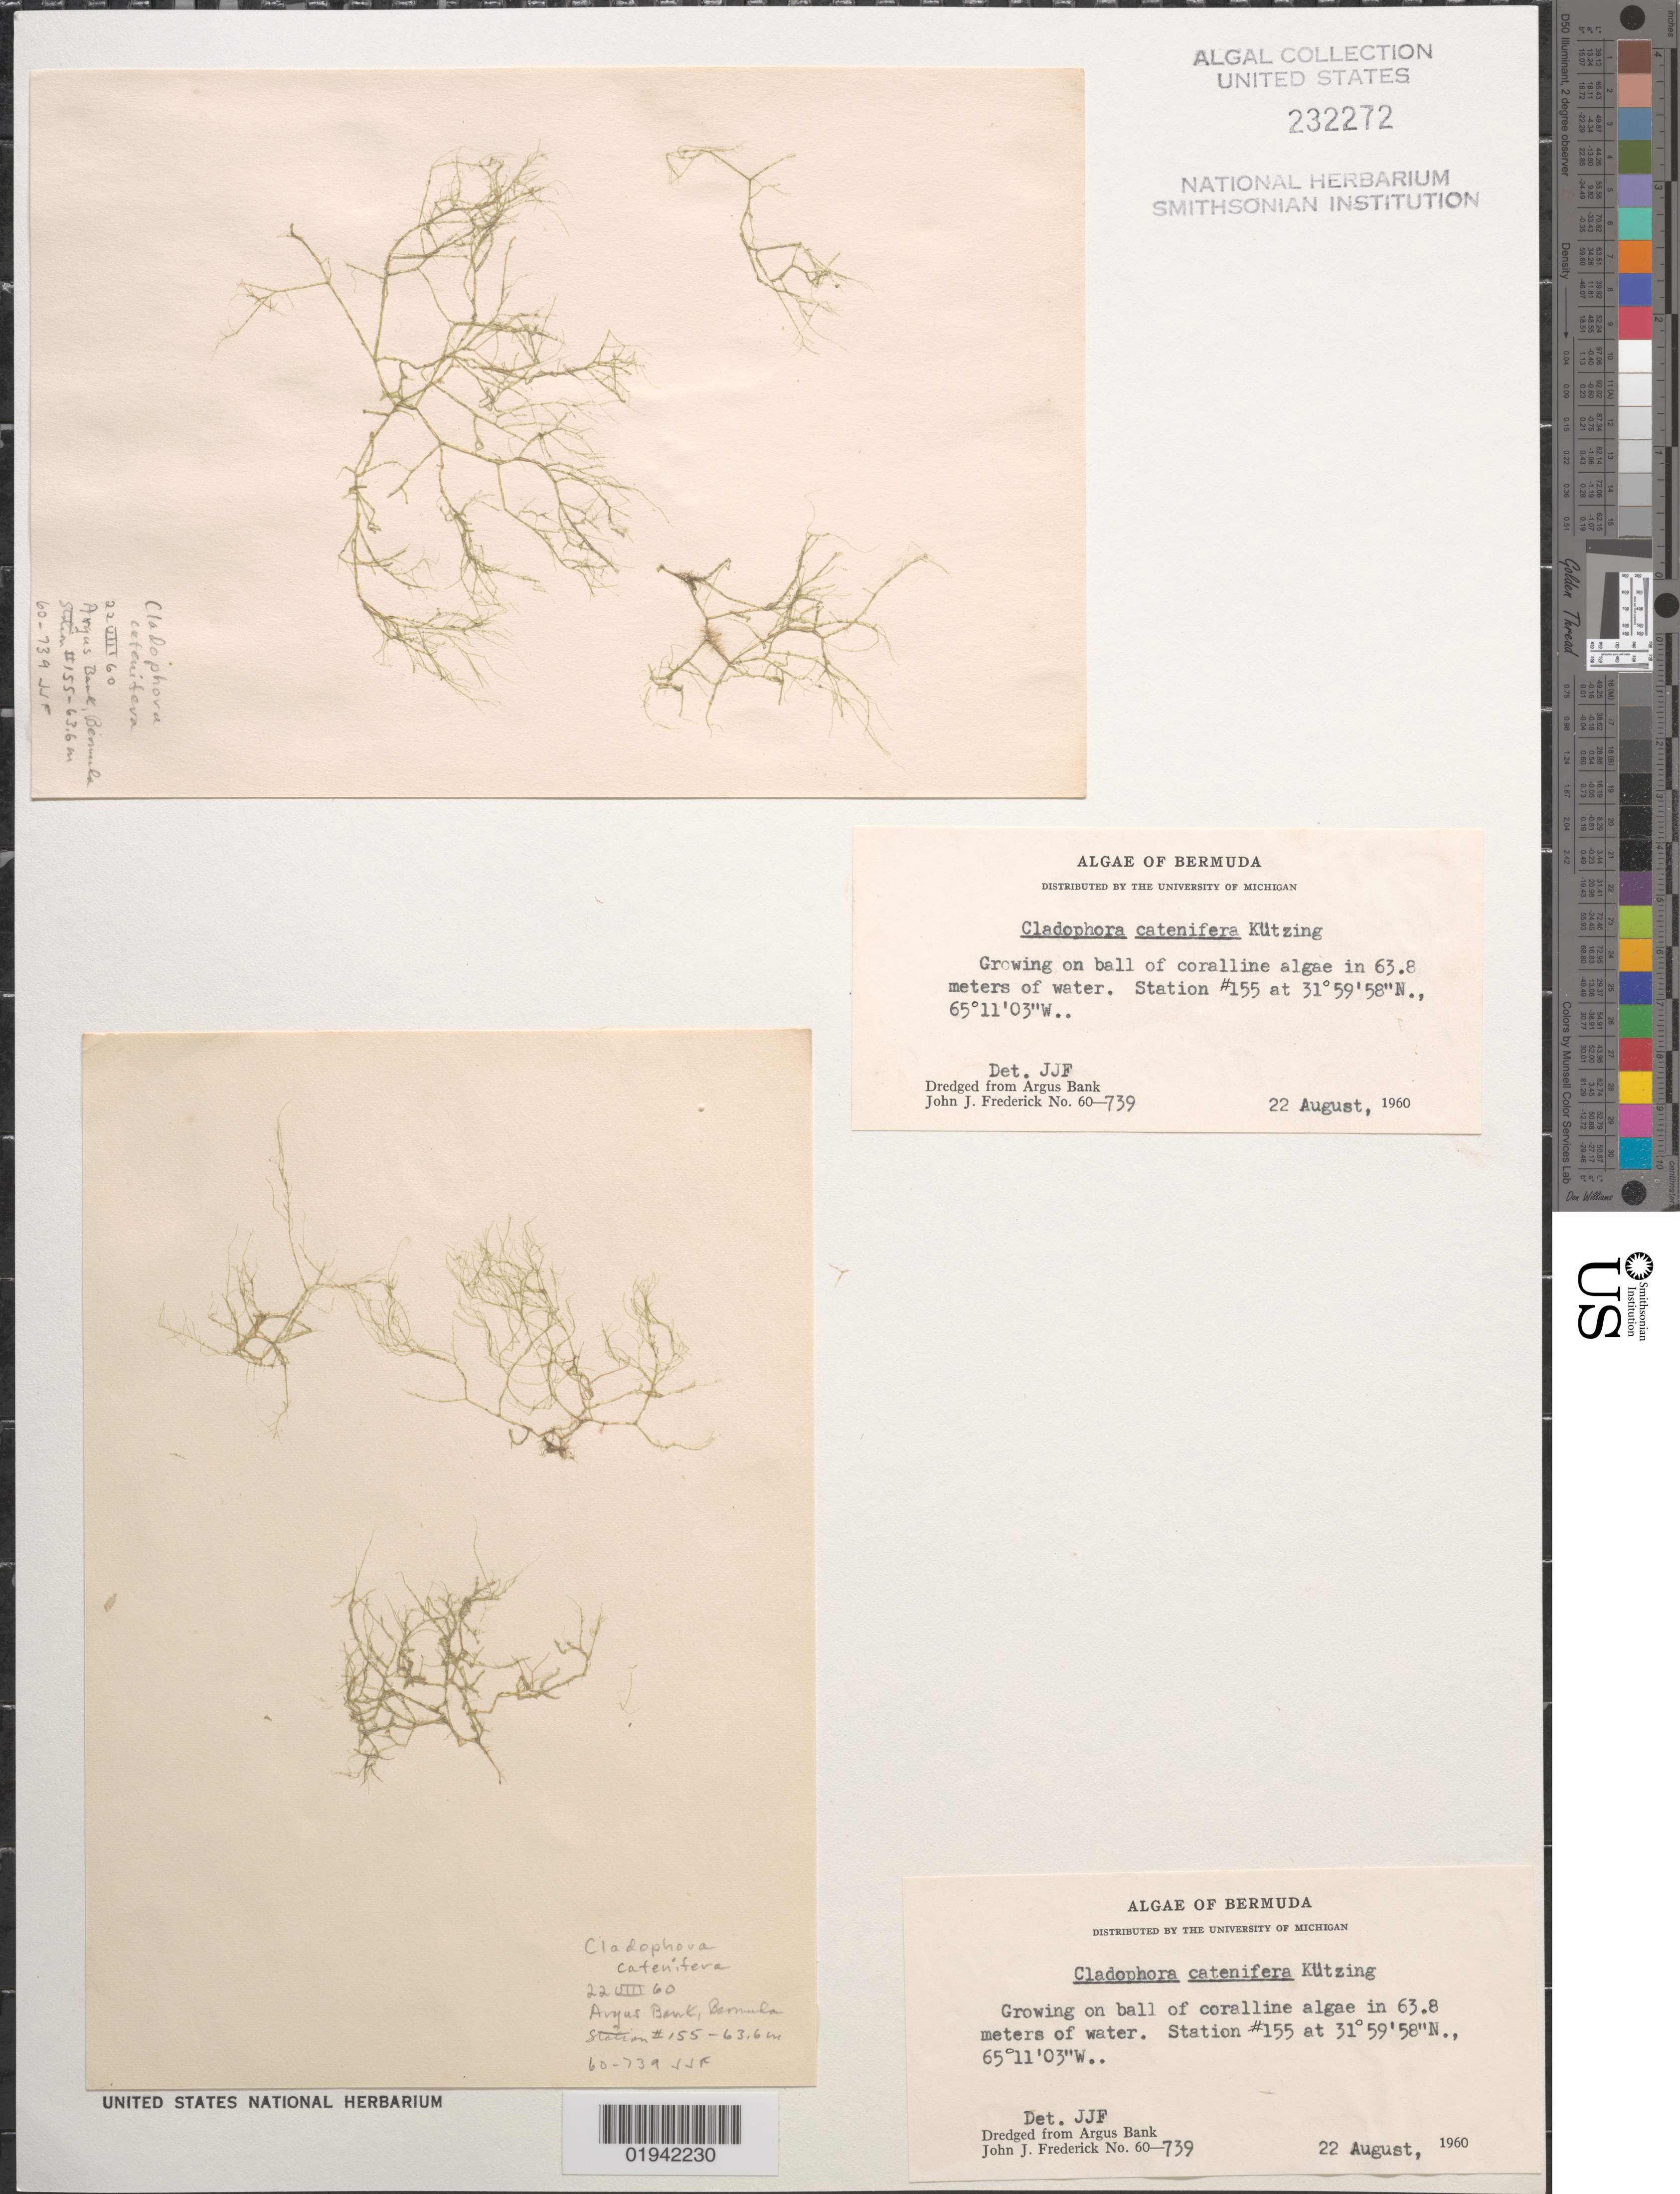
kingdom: Plantae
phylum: Chlorophyta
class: Ulvophyceae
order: Cladophorales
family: Cladophoraceae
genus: Lychaete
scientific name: Lychaete pellucida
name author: (Hudson) M.J. Wynne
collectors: J. Frederick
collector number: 60-739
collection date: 1960-08-22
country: Bermuda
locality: Station #155. Dredged from Argus Bank.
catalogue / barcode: US 232272